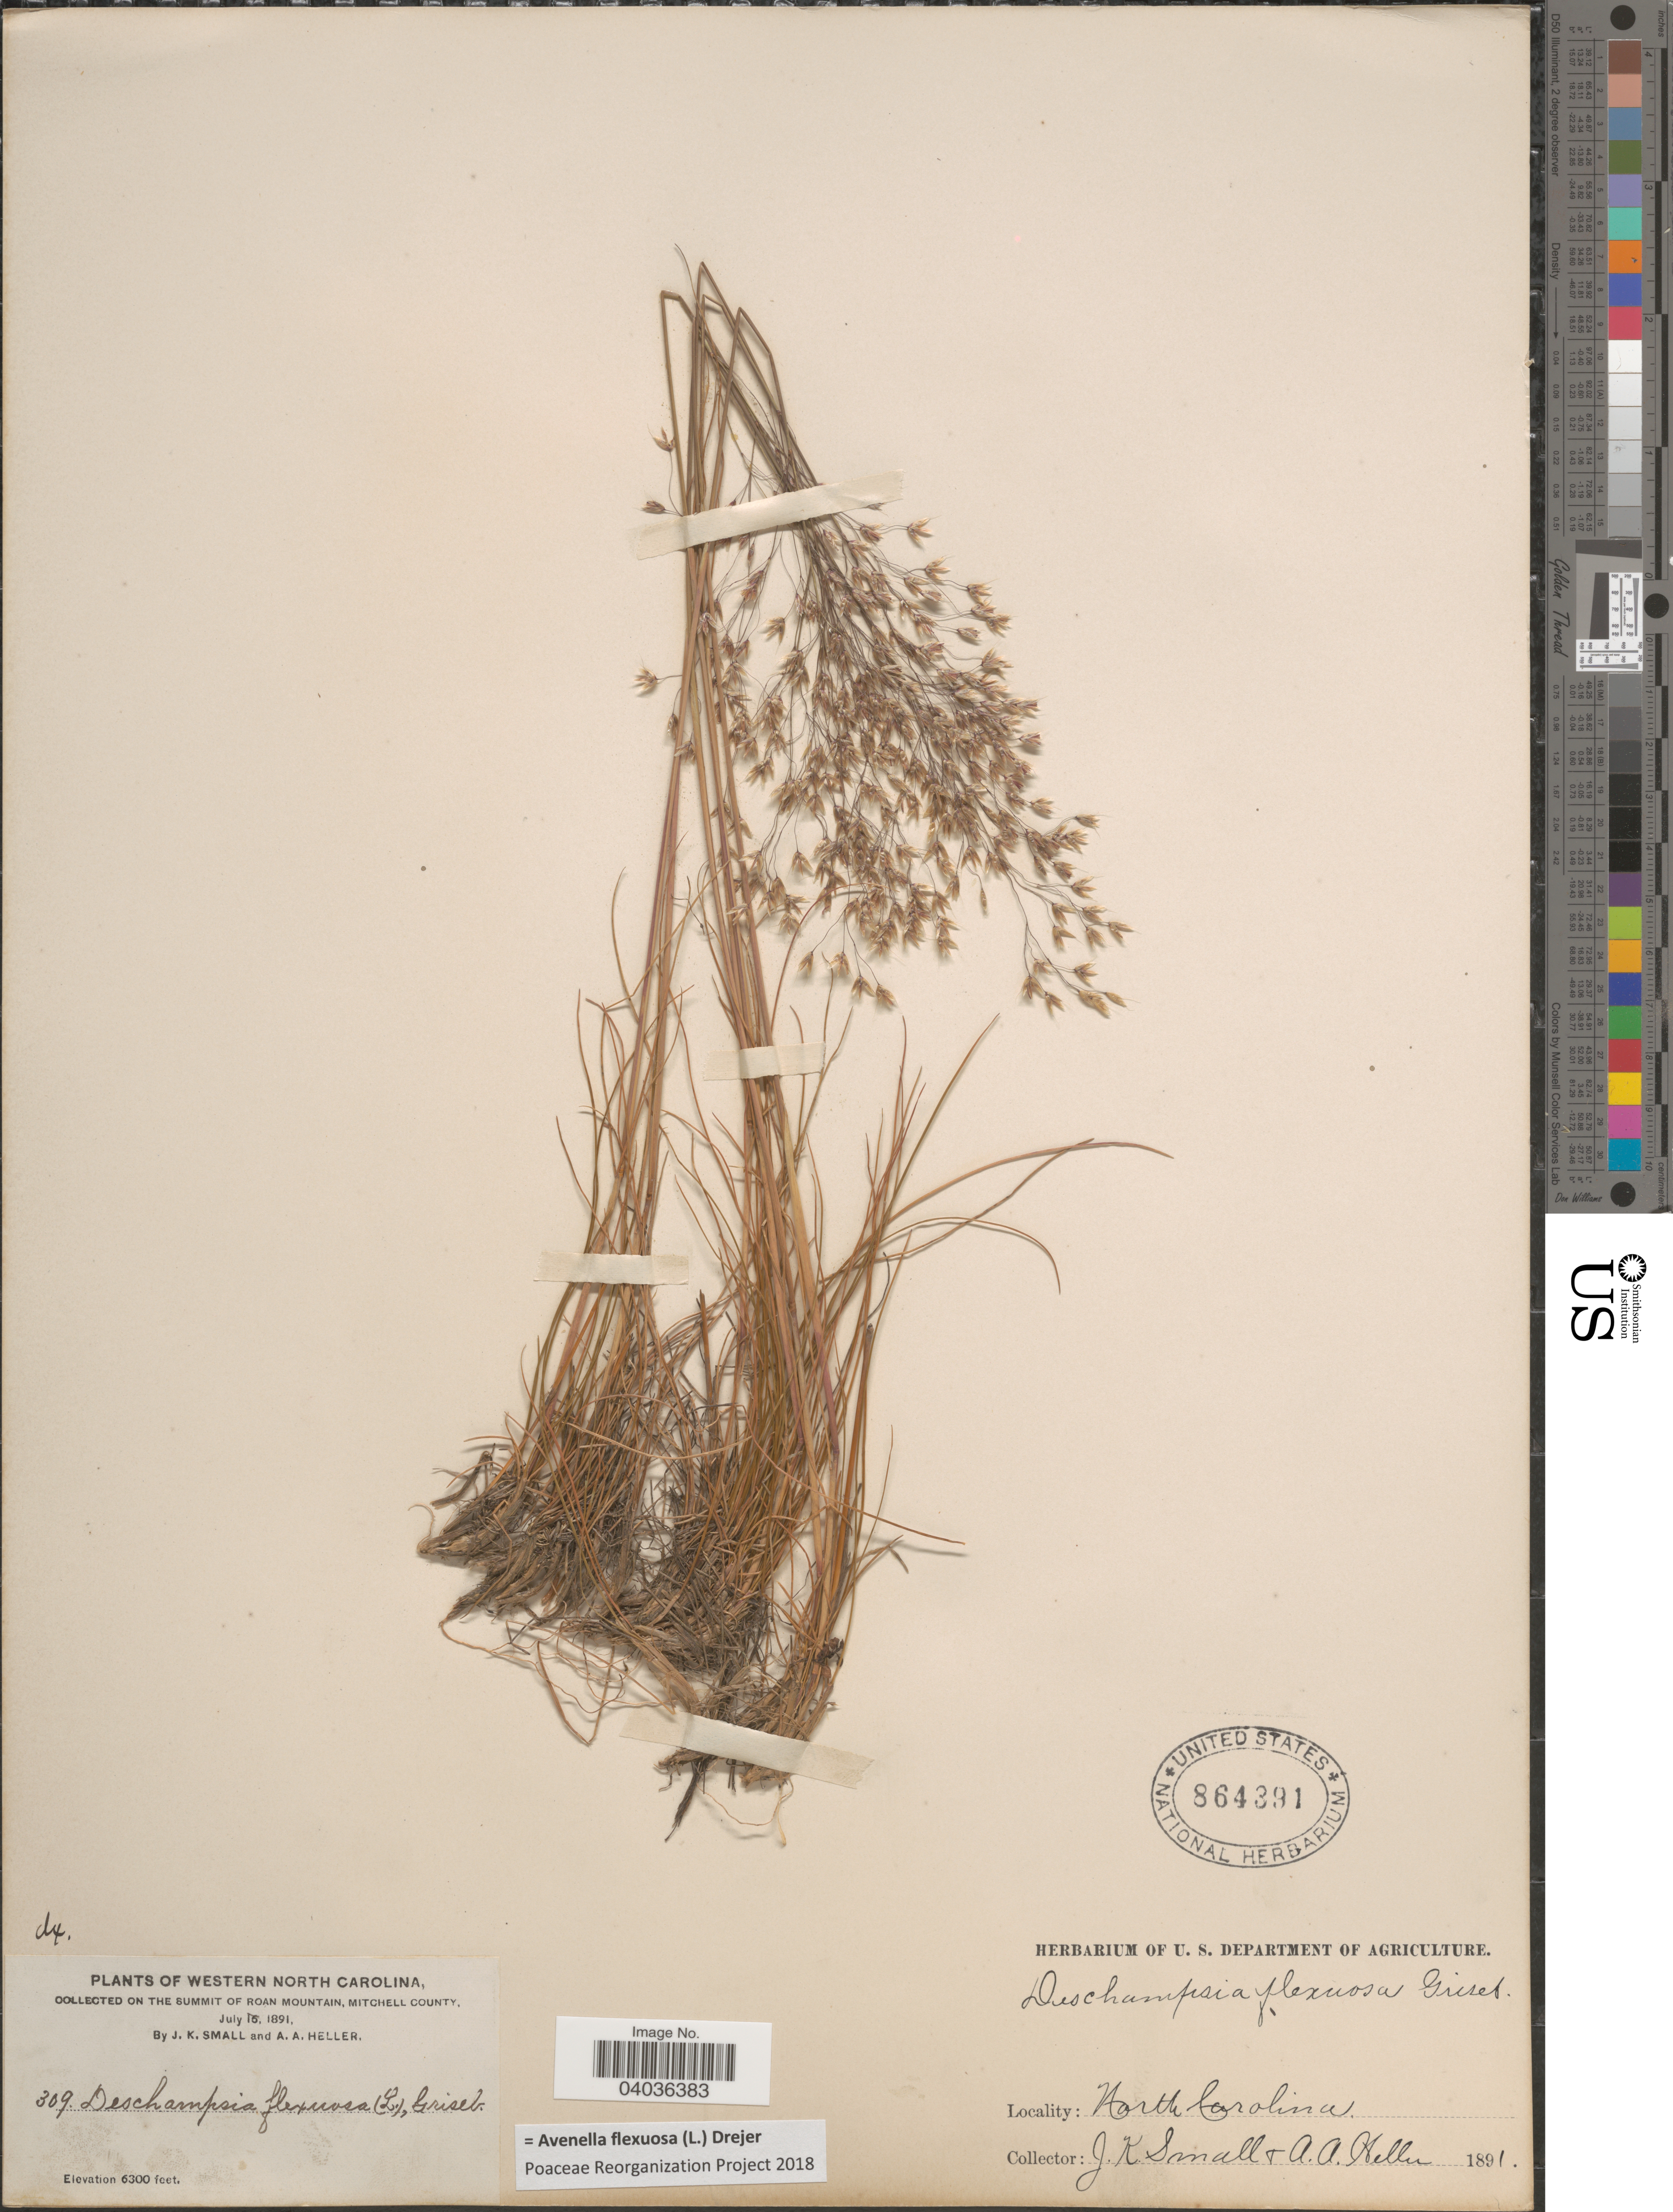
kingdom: Plantae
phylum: Tracheophyta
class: Liliopsida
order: Poales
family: Poaceae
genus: Avenella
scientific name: Avenella flexuosa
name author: (L.) Drejer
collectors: J. K. Small & A. A. Heller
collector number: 309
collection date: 1891-07-15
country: United States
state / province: North Carolina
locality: Western North Carolina. On the summit of Roan Mountain, Mitchell County.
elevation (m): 1920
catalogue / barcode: US 864391